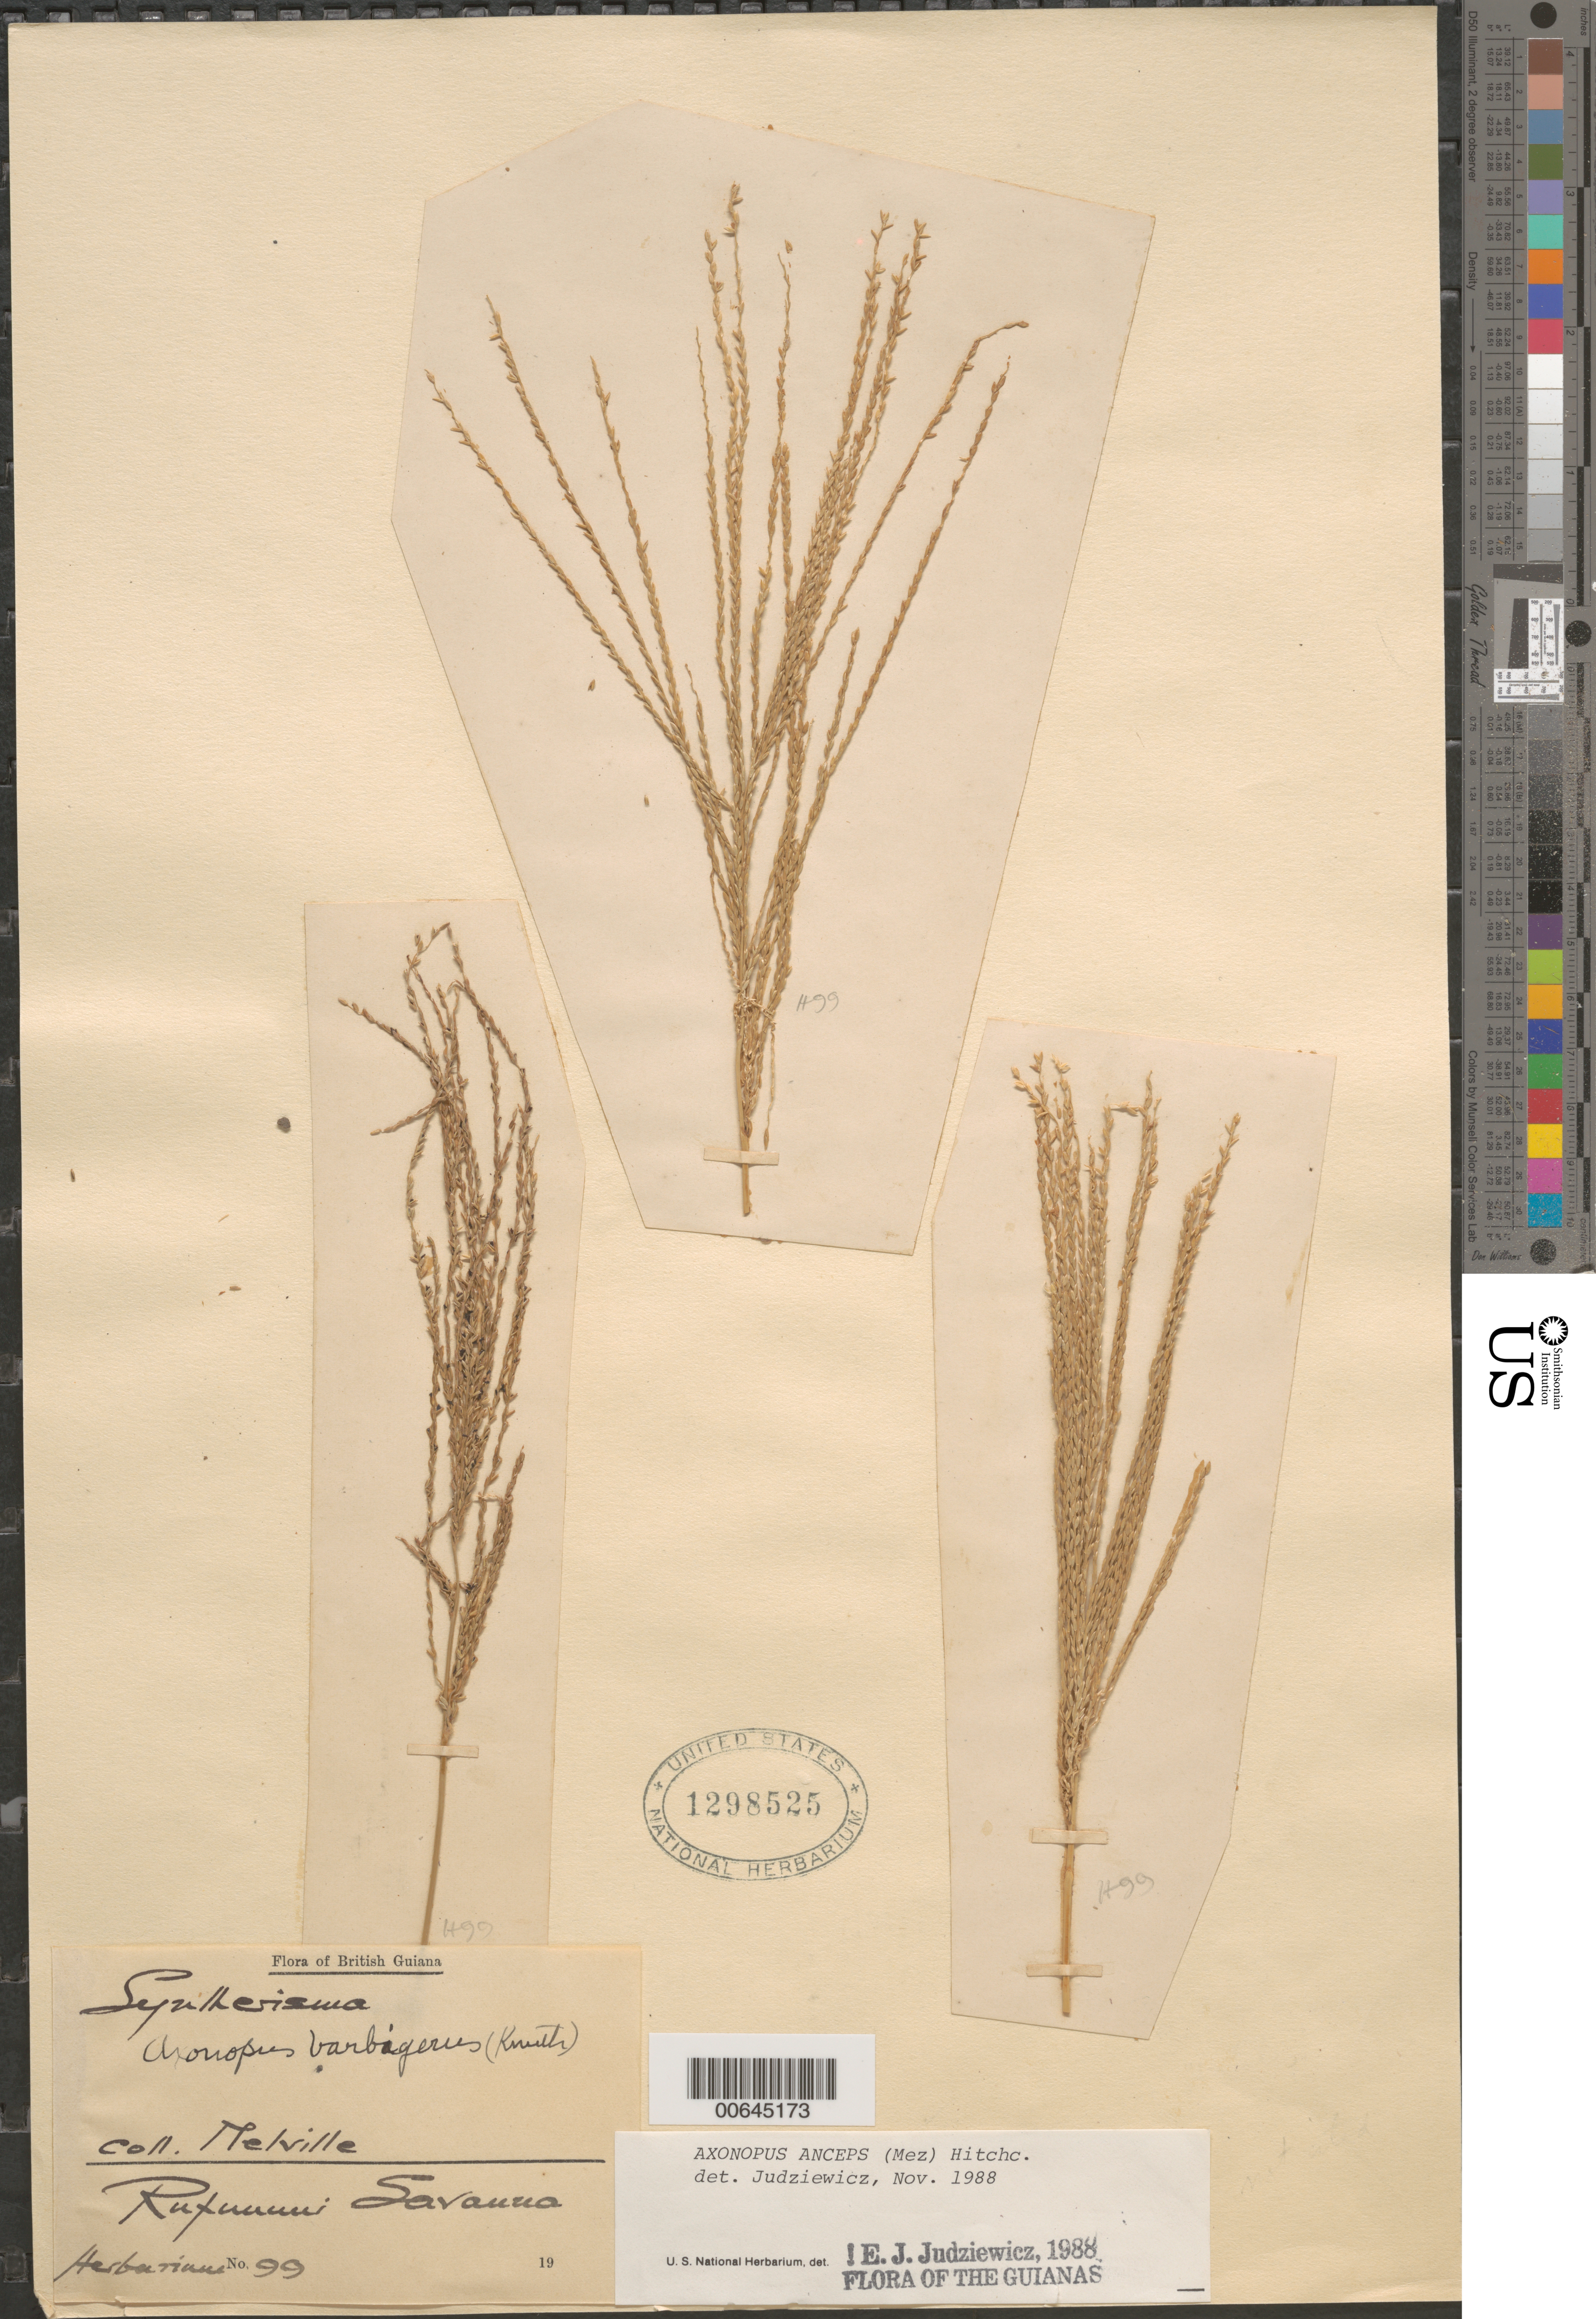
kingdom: Plantae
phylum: Tracheophyta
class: Liliopsida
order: Poales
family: Poaceae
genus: Axonopus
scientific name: Axonopus anceps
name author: (Mez) Hitchc.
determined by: Judziewicz, E. J.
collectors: H. Melville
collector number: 99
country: Guyana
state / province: U. Takutu-U. Essequibo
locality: Rupununi Savanna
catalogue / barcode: US 1298525